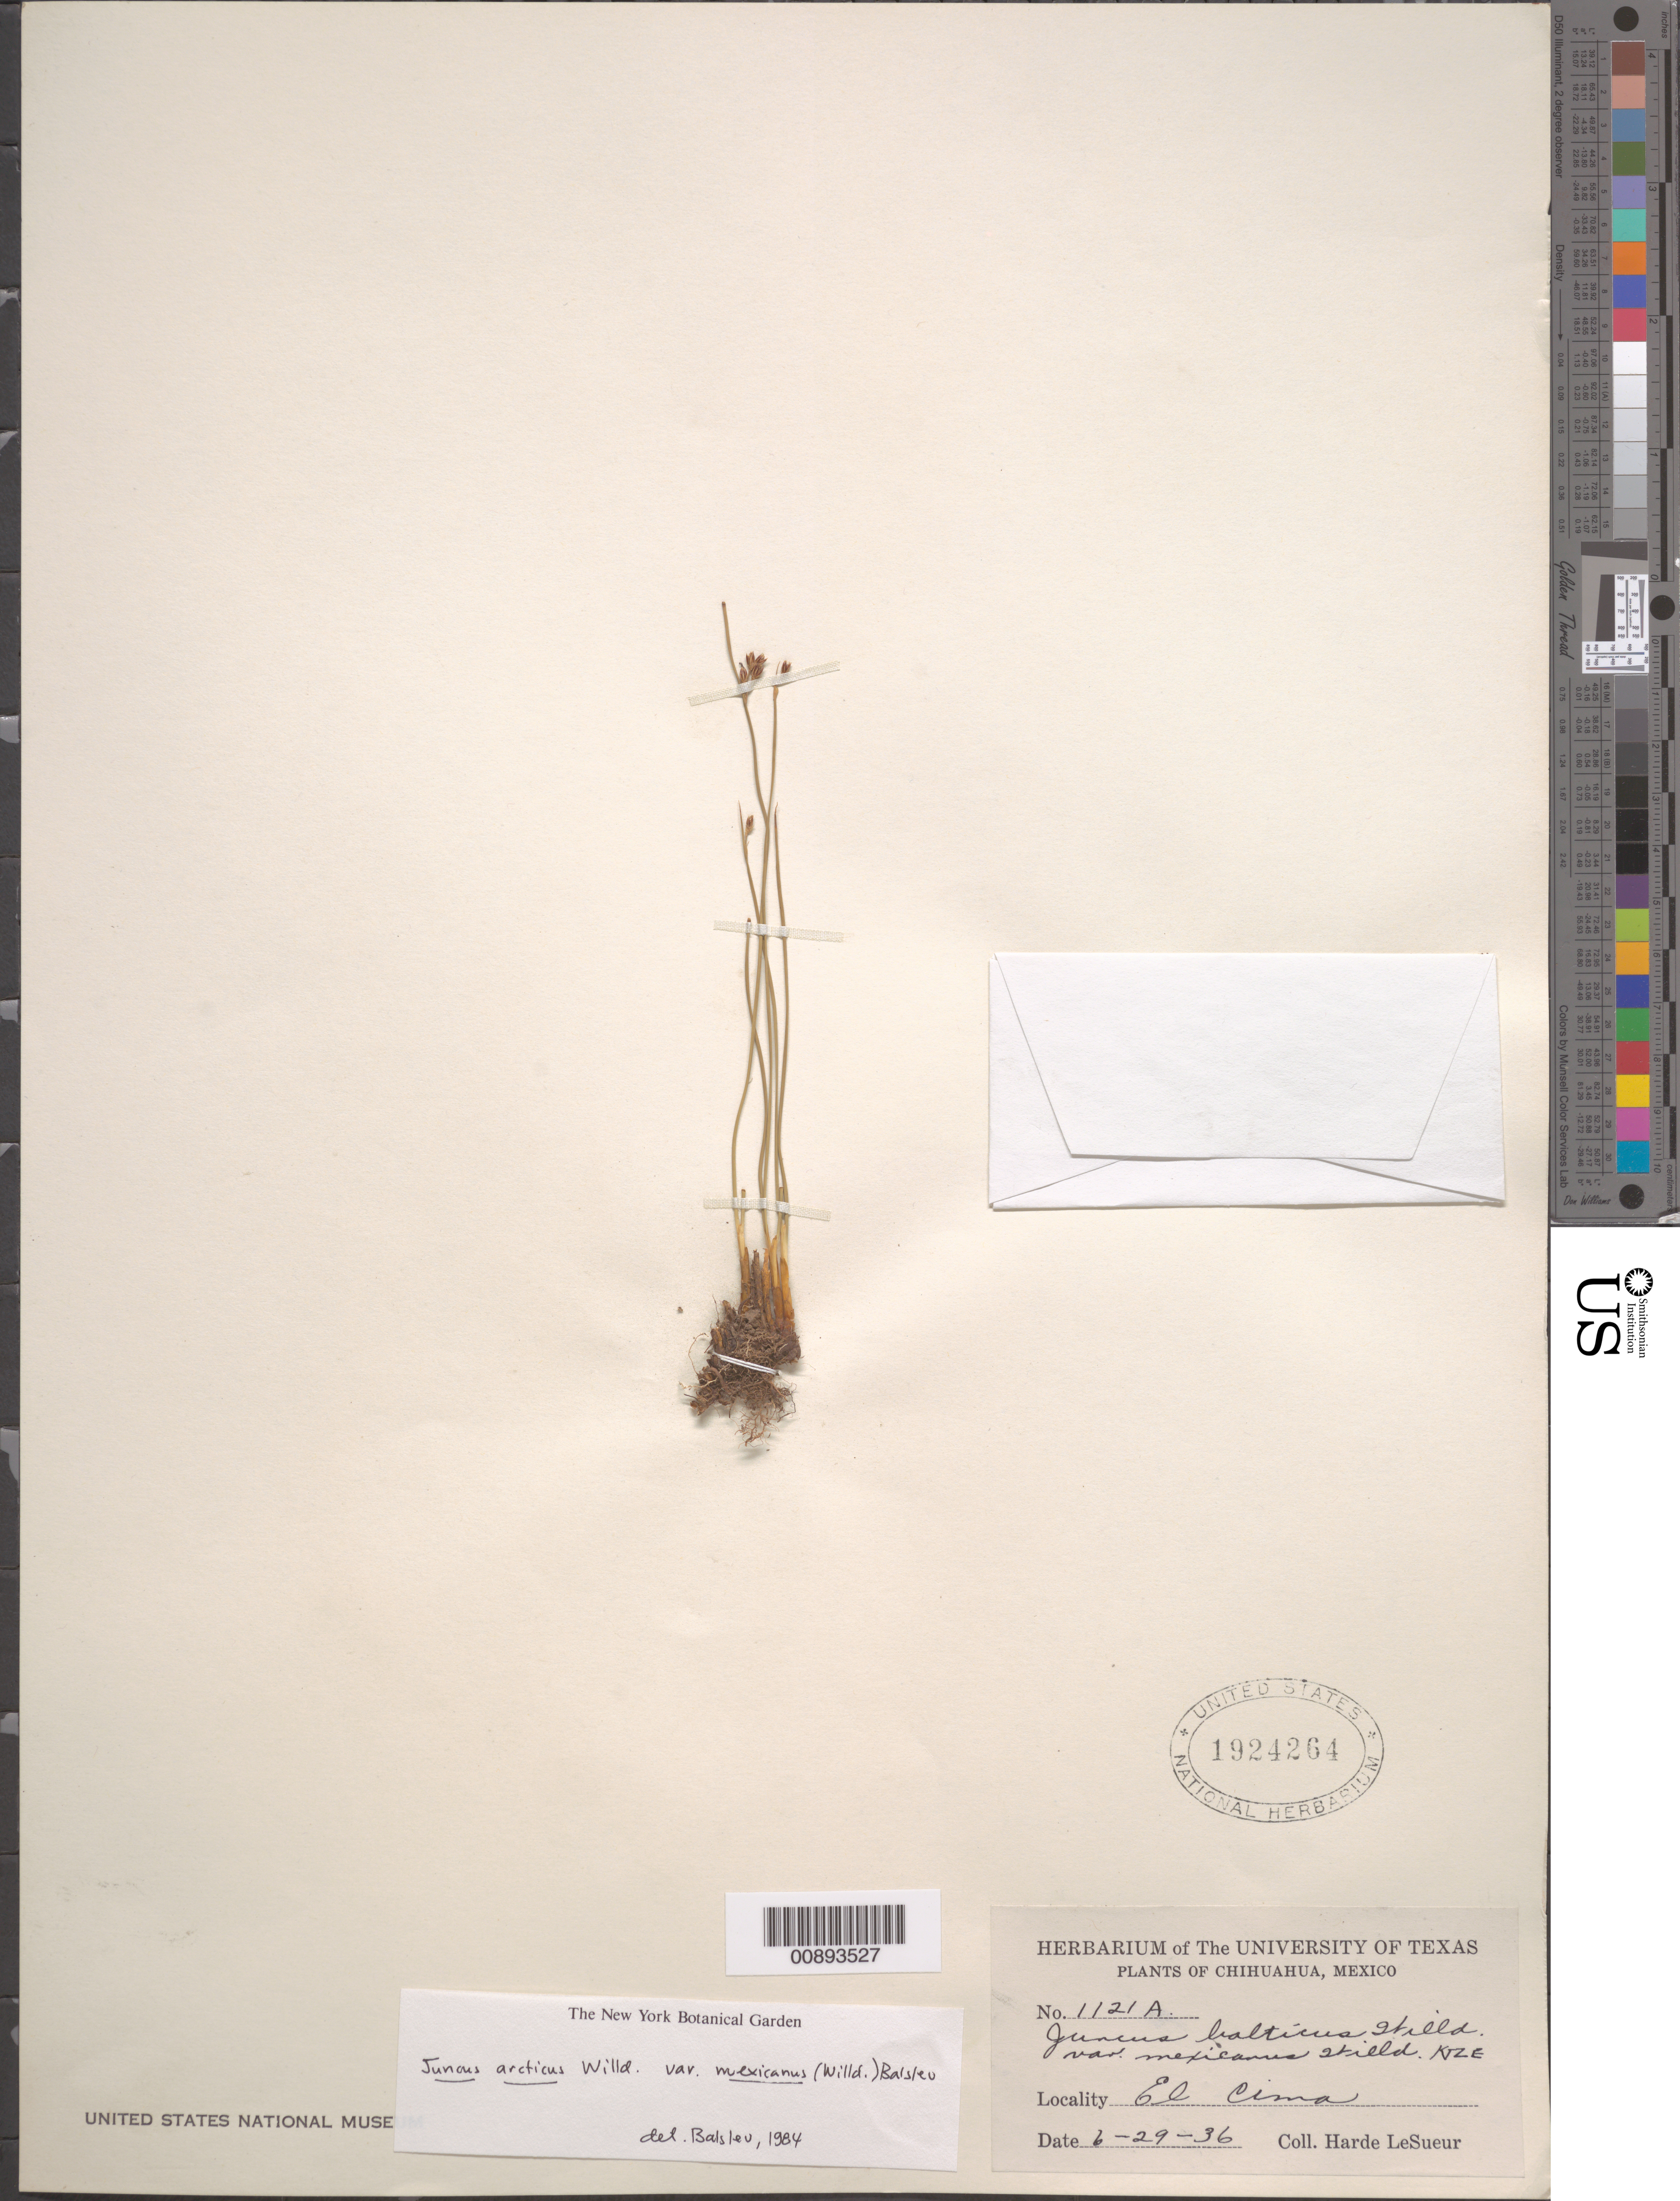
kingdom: Plantae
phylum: Tracheophyta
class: Liliopsida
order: Poales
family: Juncaceae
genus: Juncus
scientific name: Juncus arcticus var. mexicanus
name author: Willd.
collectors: D. H. LeSueur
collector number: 1121 A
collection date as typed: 29 Jun 1936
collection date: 1936-06-29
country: Mexico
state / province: Chihuahua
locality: El Cima, Chihuahua.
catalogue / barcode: US 1924264